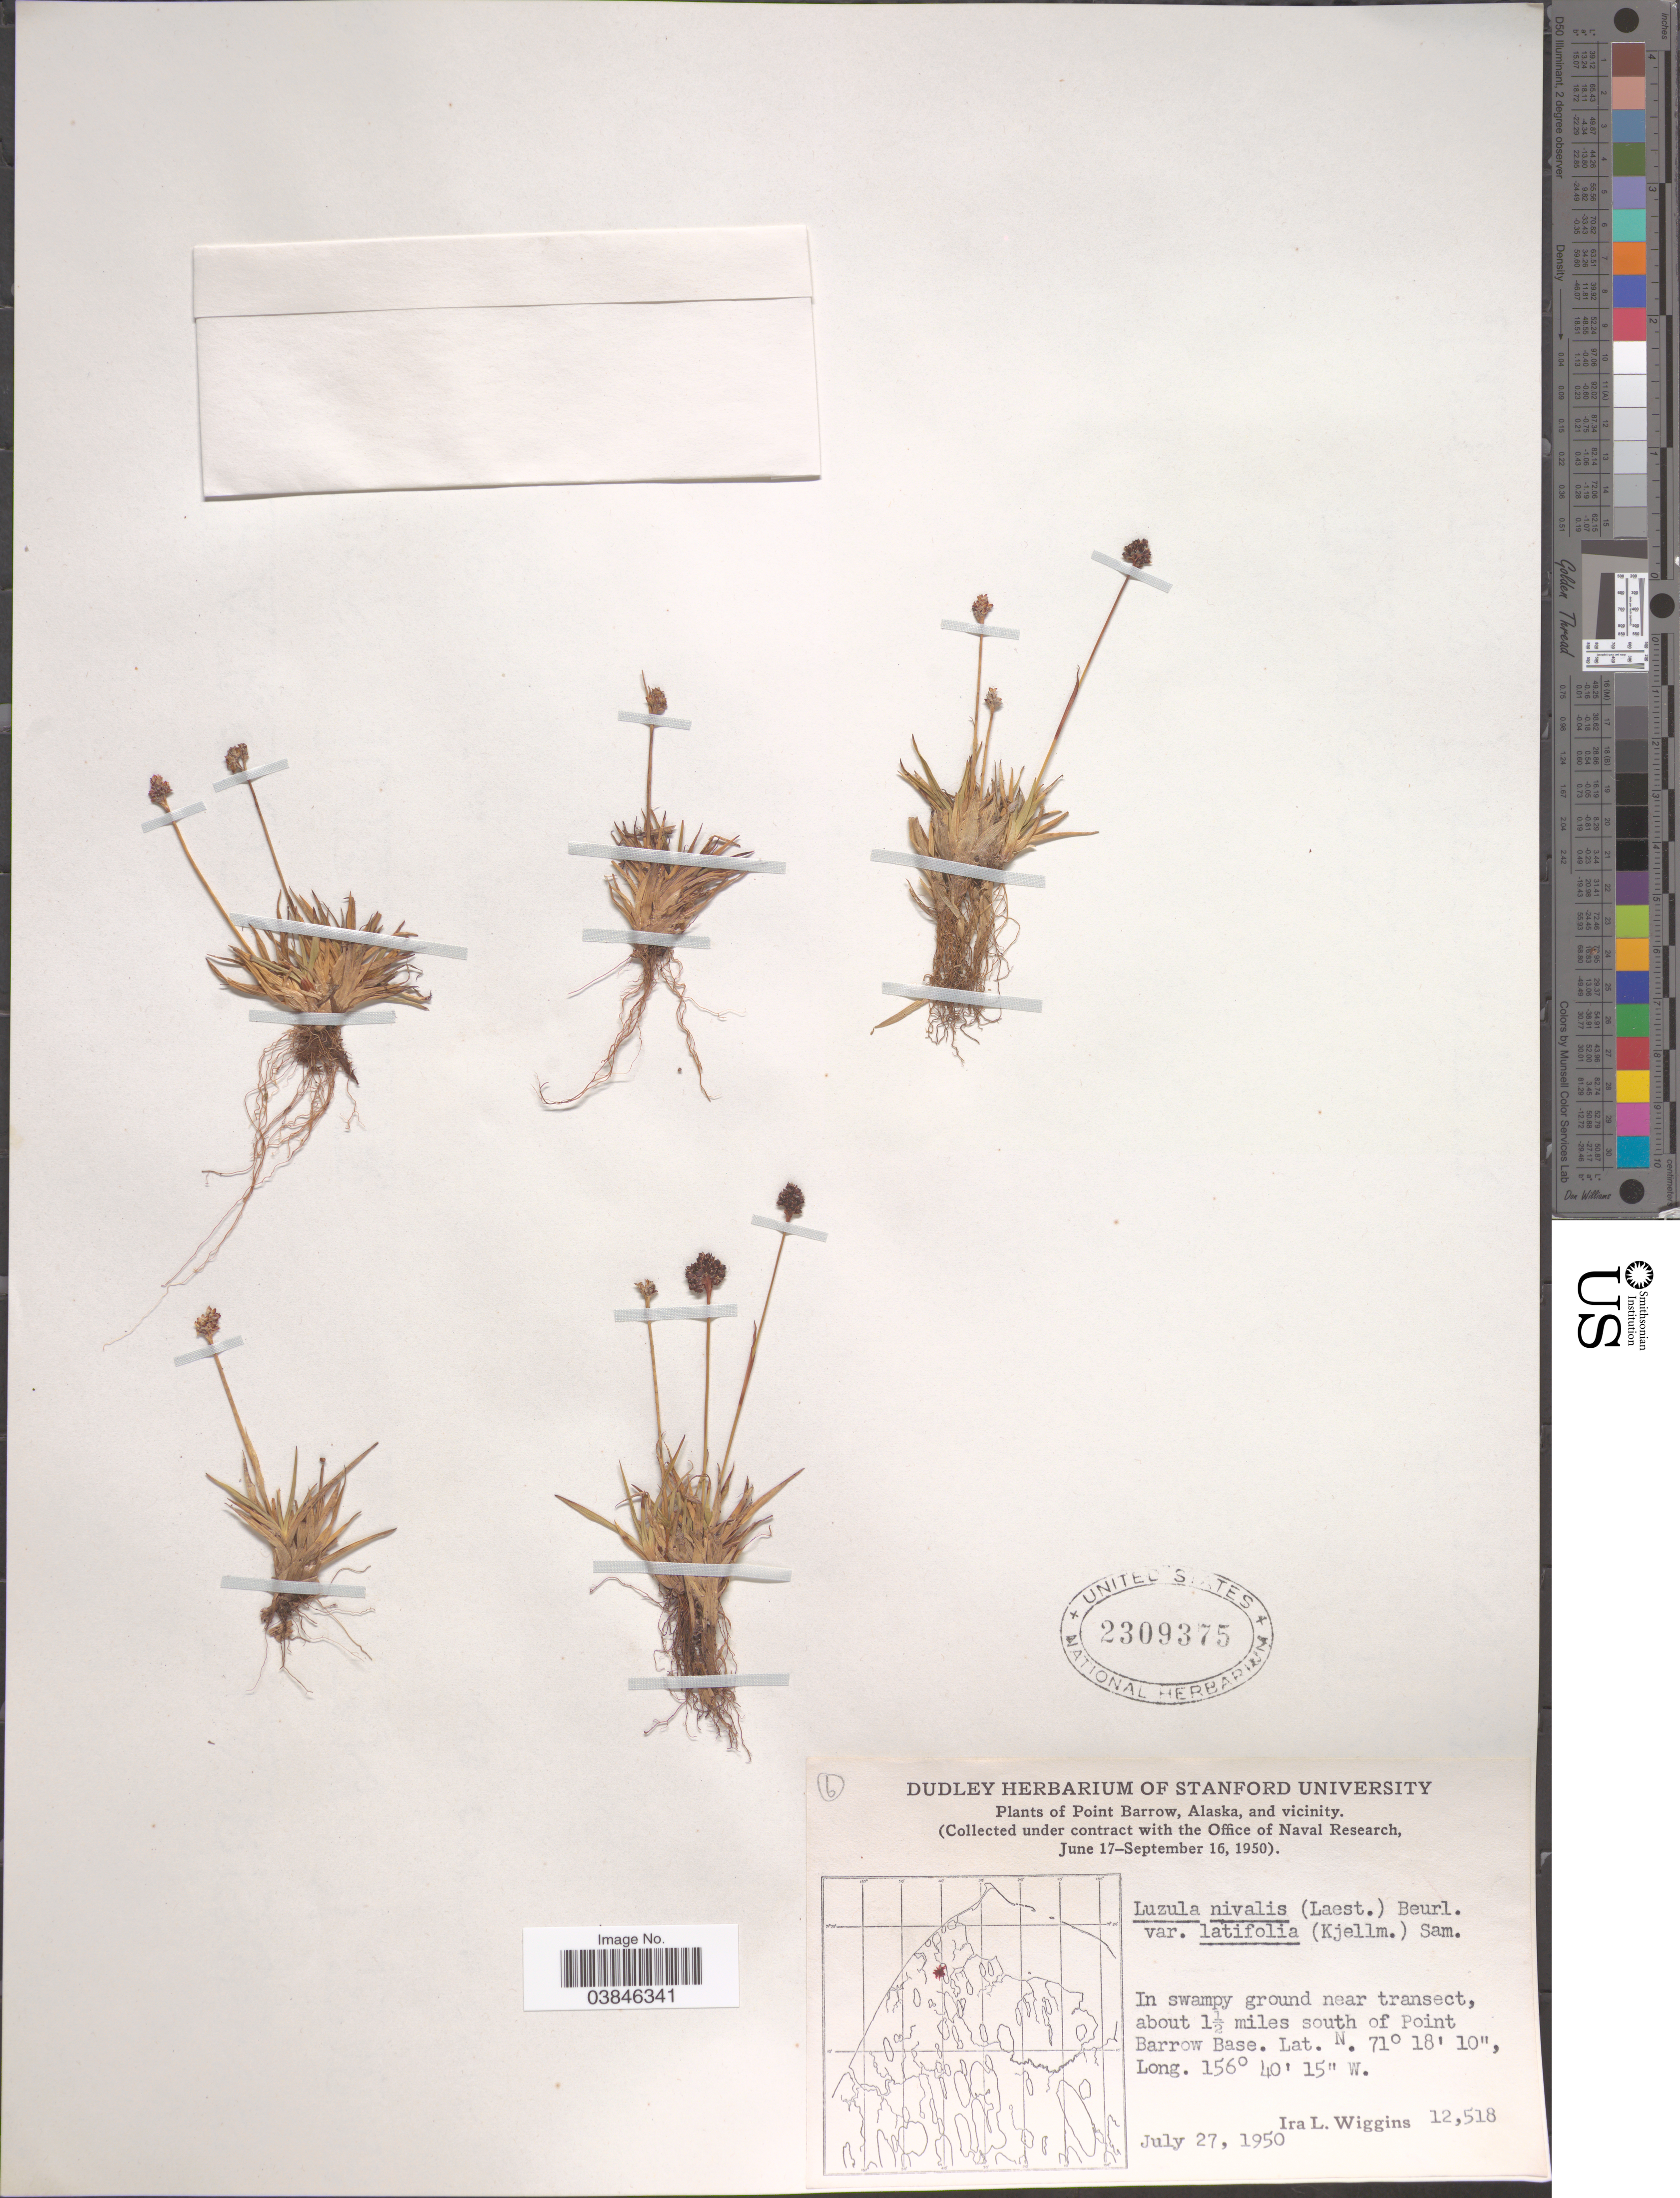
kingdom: Plantae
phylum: Tracheophyta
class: Liliopsida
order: Poales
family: Juncaceae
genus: Luzula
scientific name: Luzula nivalis var. latifolia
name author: Sam. ex Hultén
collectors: I. L. Wiggins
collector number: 12518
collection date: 1950-07-27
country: United States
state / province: Alaska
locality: Point Barrow, Alaska, and vicinity. In swampy ground near transect, about 1½ miles south of Point Barrow Base.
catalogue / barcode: US 2309375